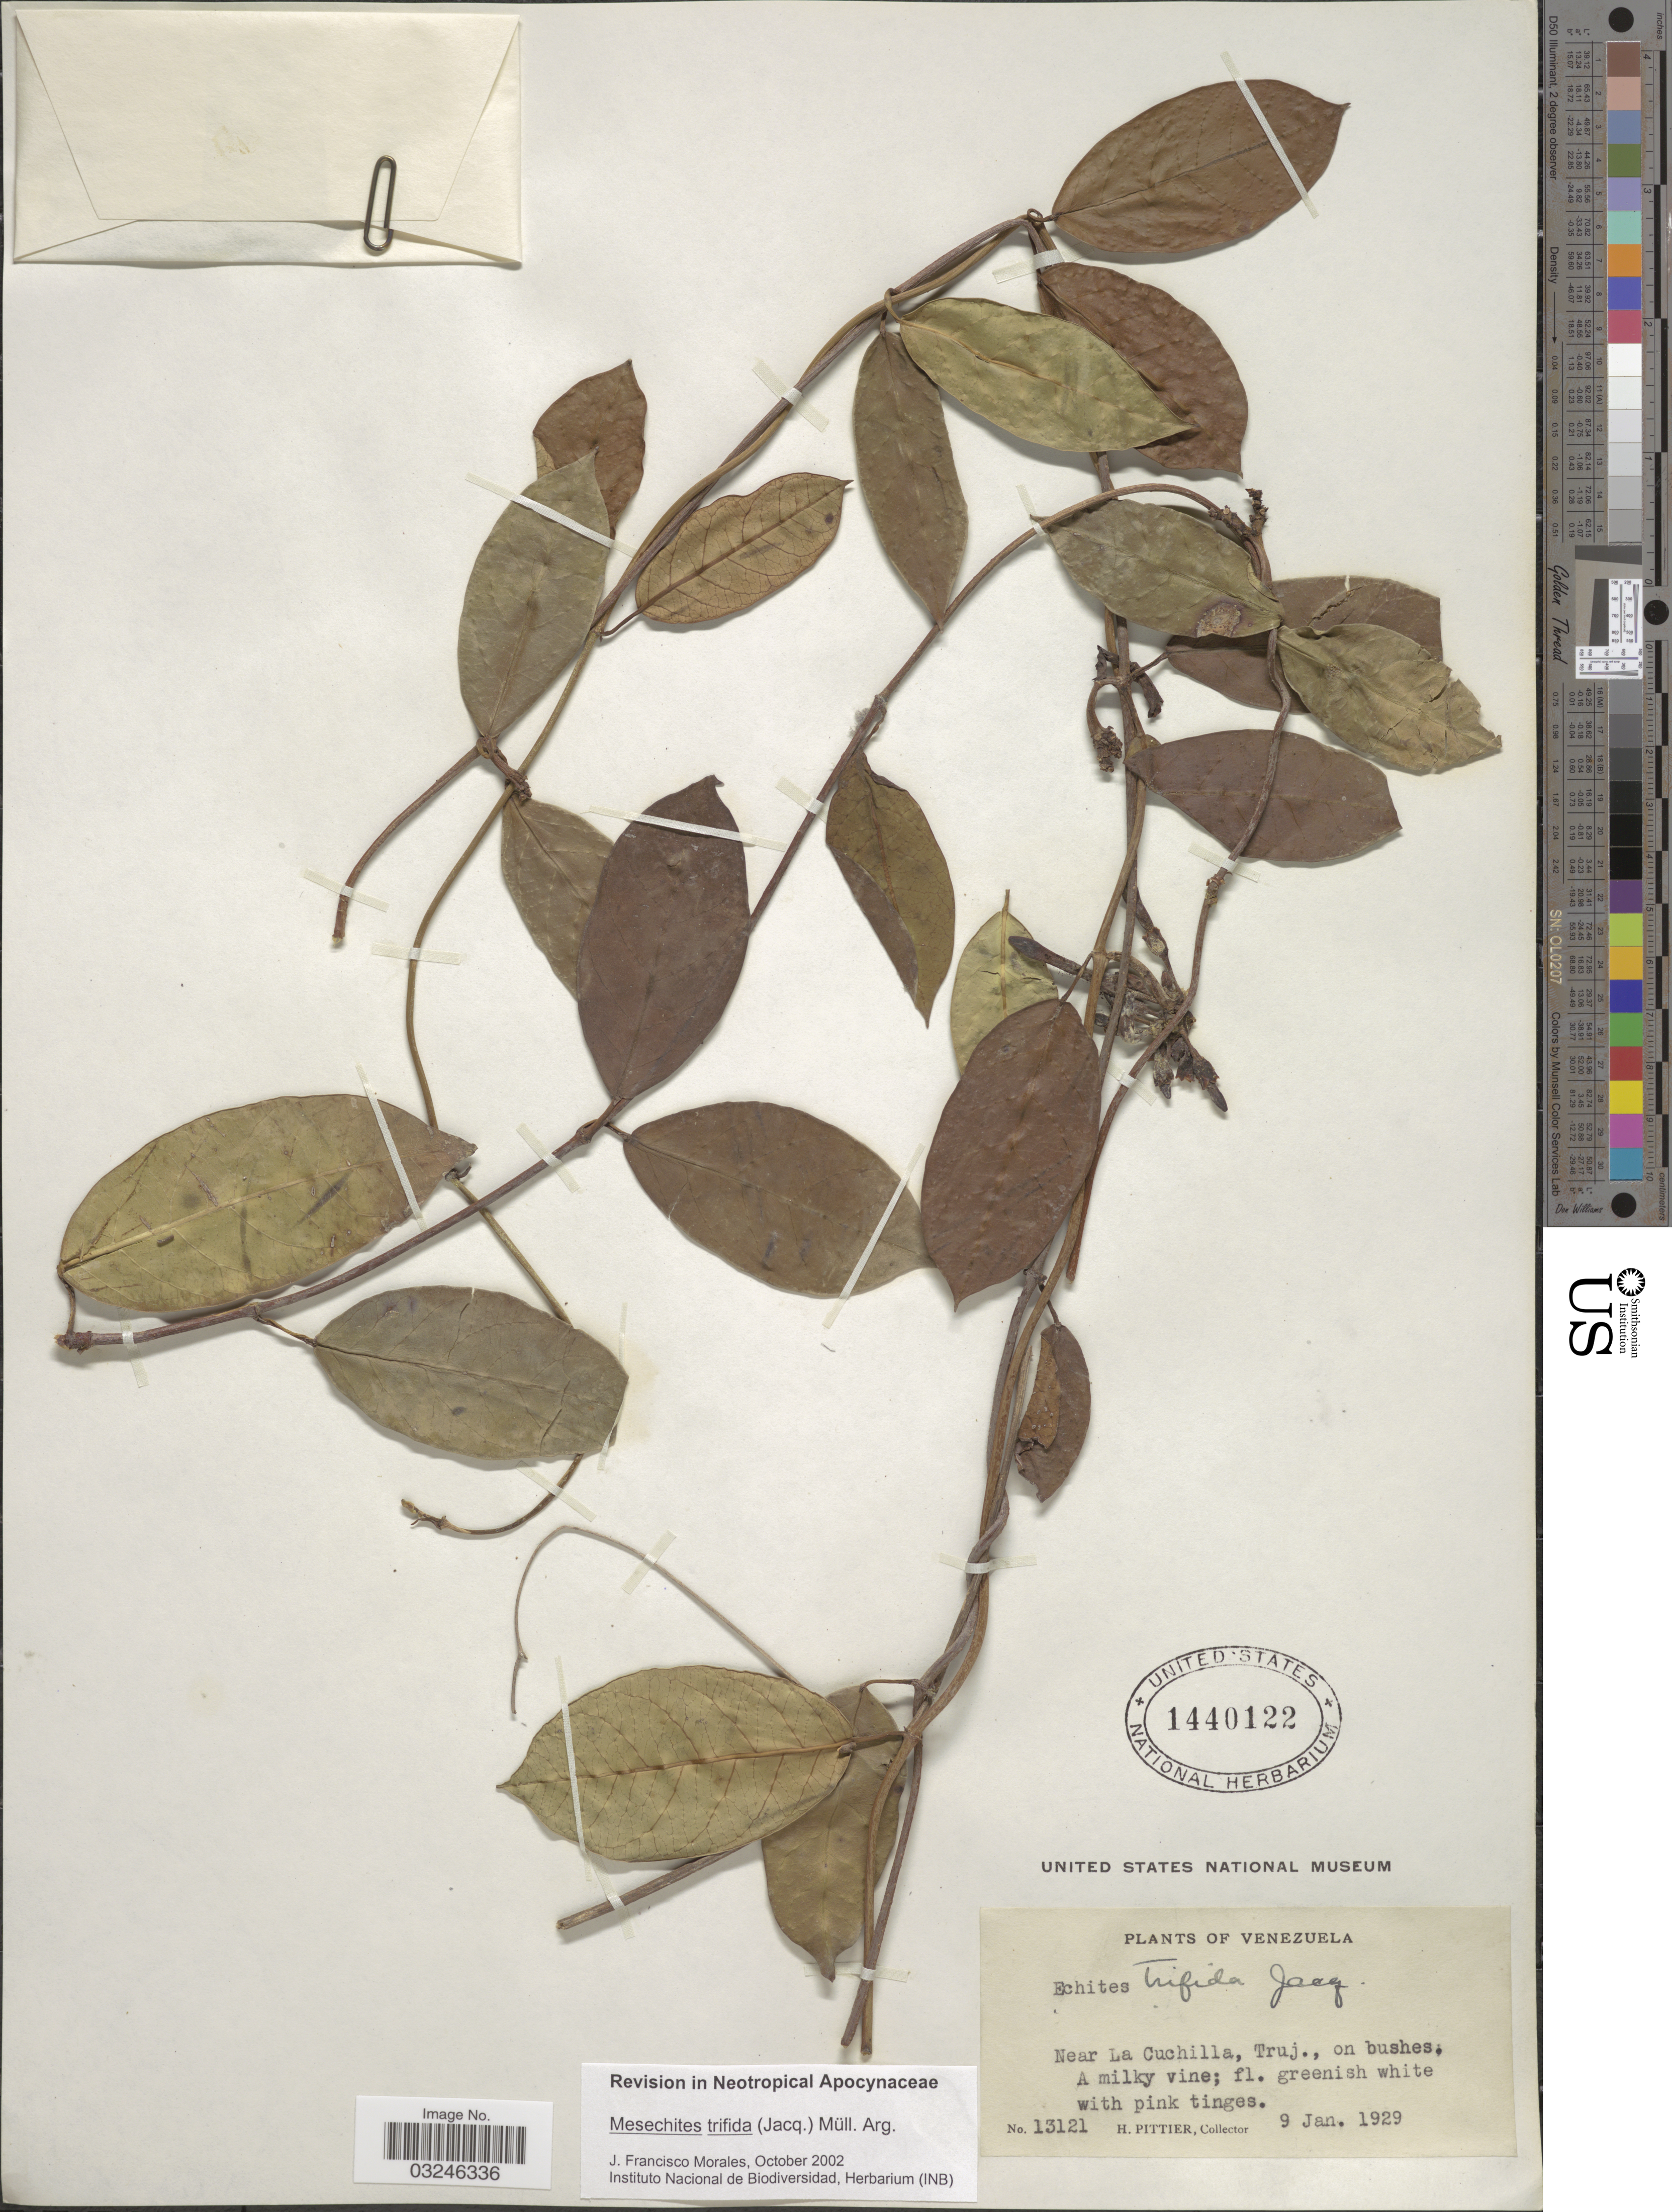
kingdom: Plantae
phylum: Tracheophyta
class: Magnoliopsida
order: Gentianales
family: Apocynaceae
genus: Mesechites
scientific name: Mesechites trifidus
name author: (Jacq.) Müll. Arg.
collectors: H. F. Pittier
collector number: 13121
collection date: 1929-01-09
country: Venezuela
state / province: Trujillo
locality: Near La Cuchilla.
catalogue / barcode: US 1440122